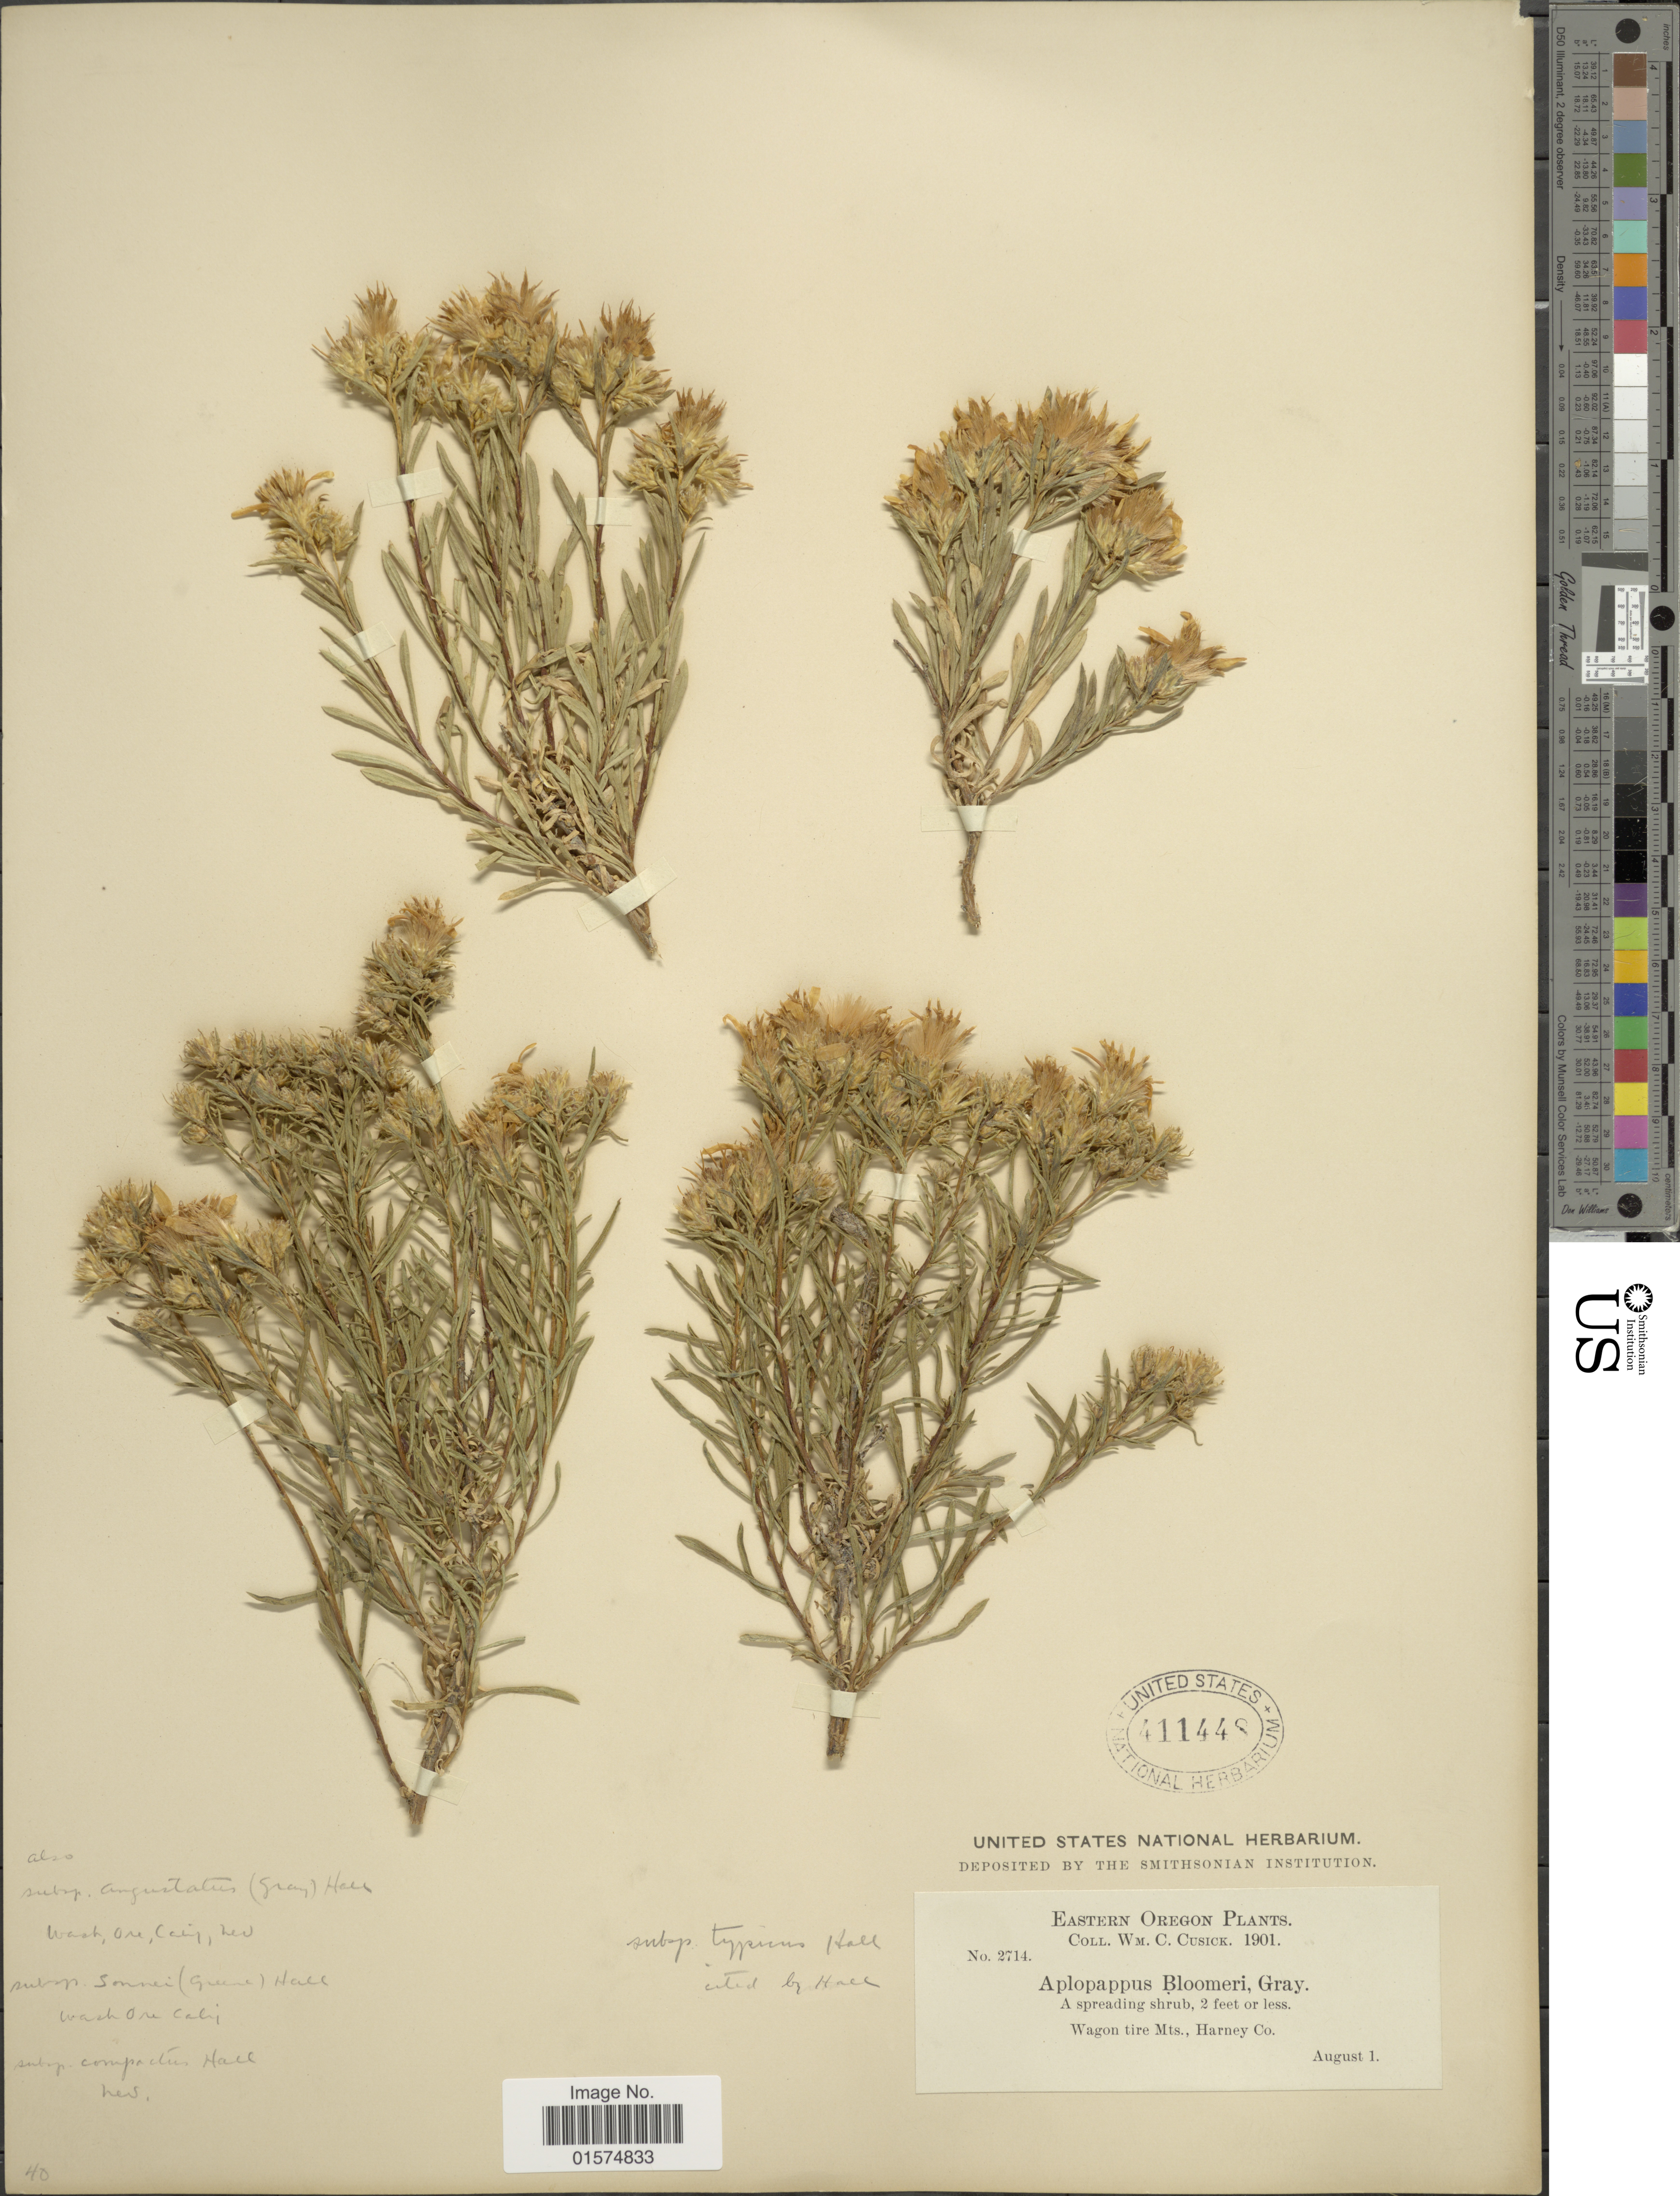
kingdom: Plantae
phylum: Tracheophyta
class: Magnoliopsida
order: Asterales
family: Asteraceae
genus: Ericameria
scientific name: Ericameria bloomeri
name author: (A. Gray) J.F. Macbr.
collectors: W. C. Cusick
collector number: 2714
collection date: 1901-08-01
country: United States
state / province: Oregon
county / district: Harney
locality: Eastern Oregon. Wagon tire Mts., Harney Co.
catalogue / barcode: US 411448